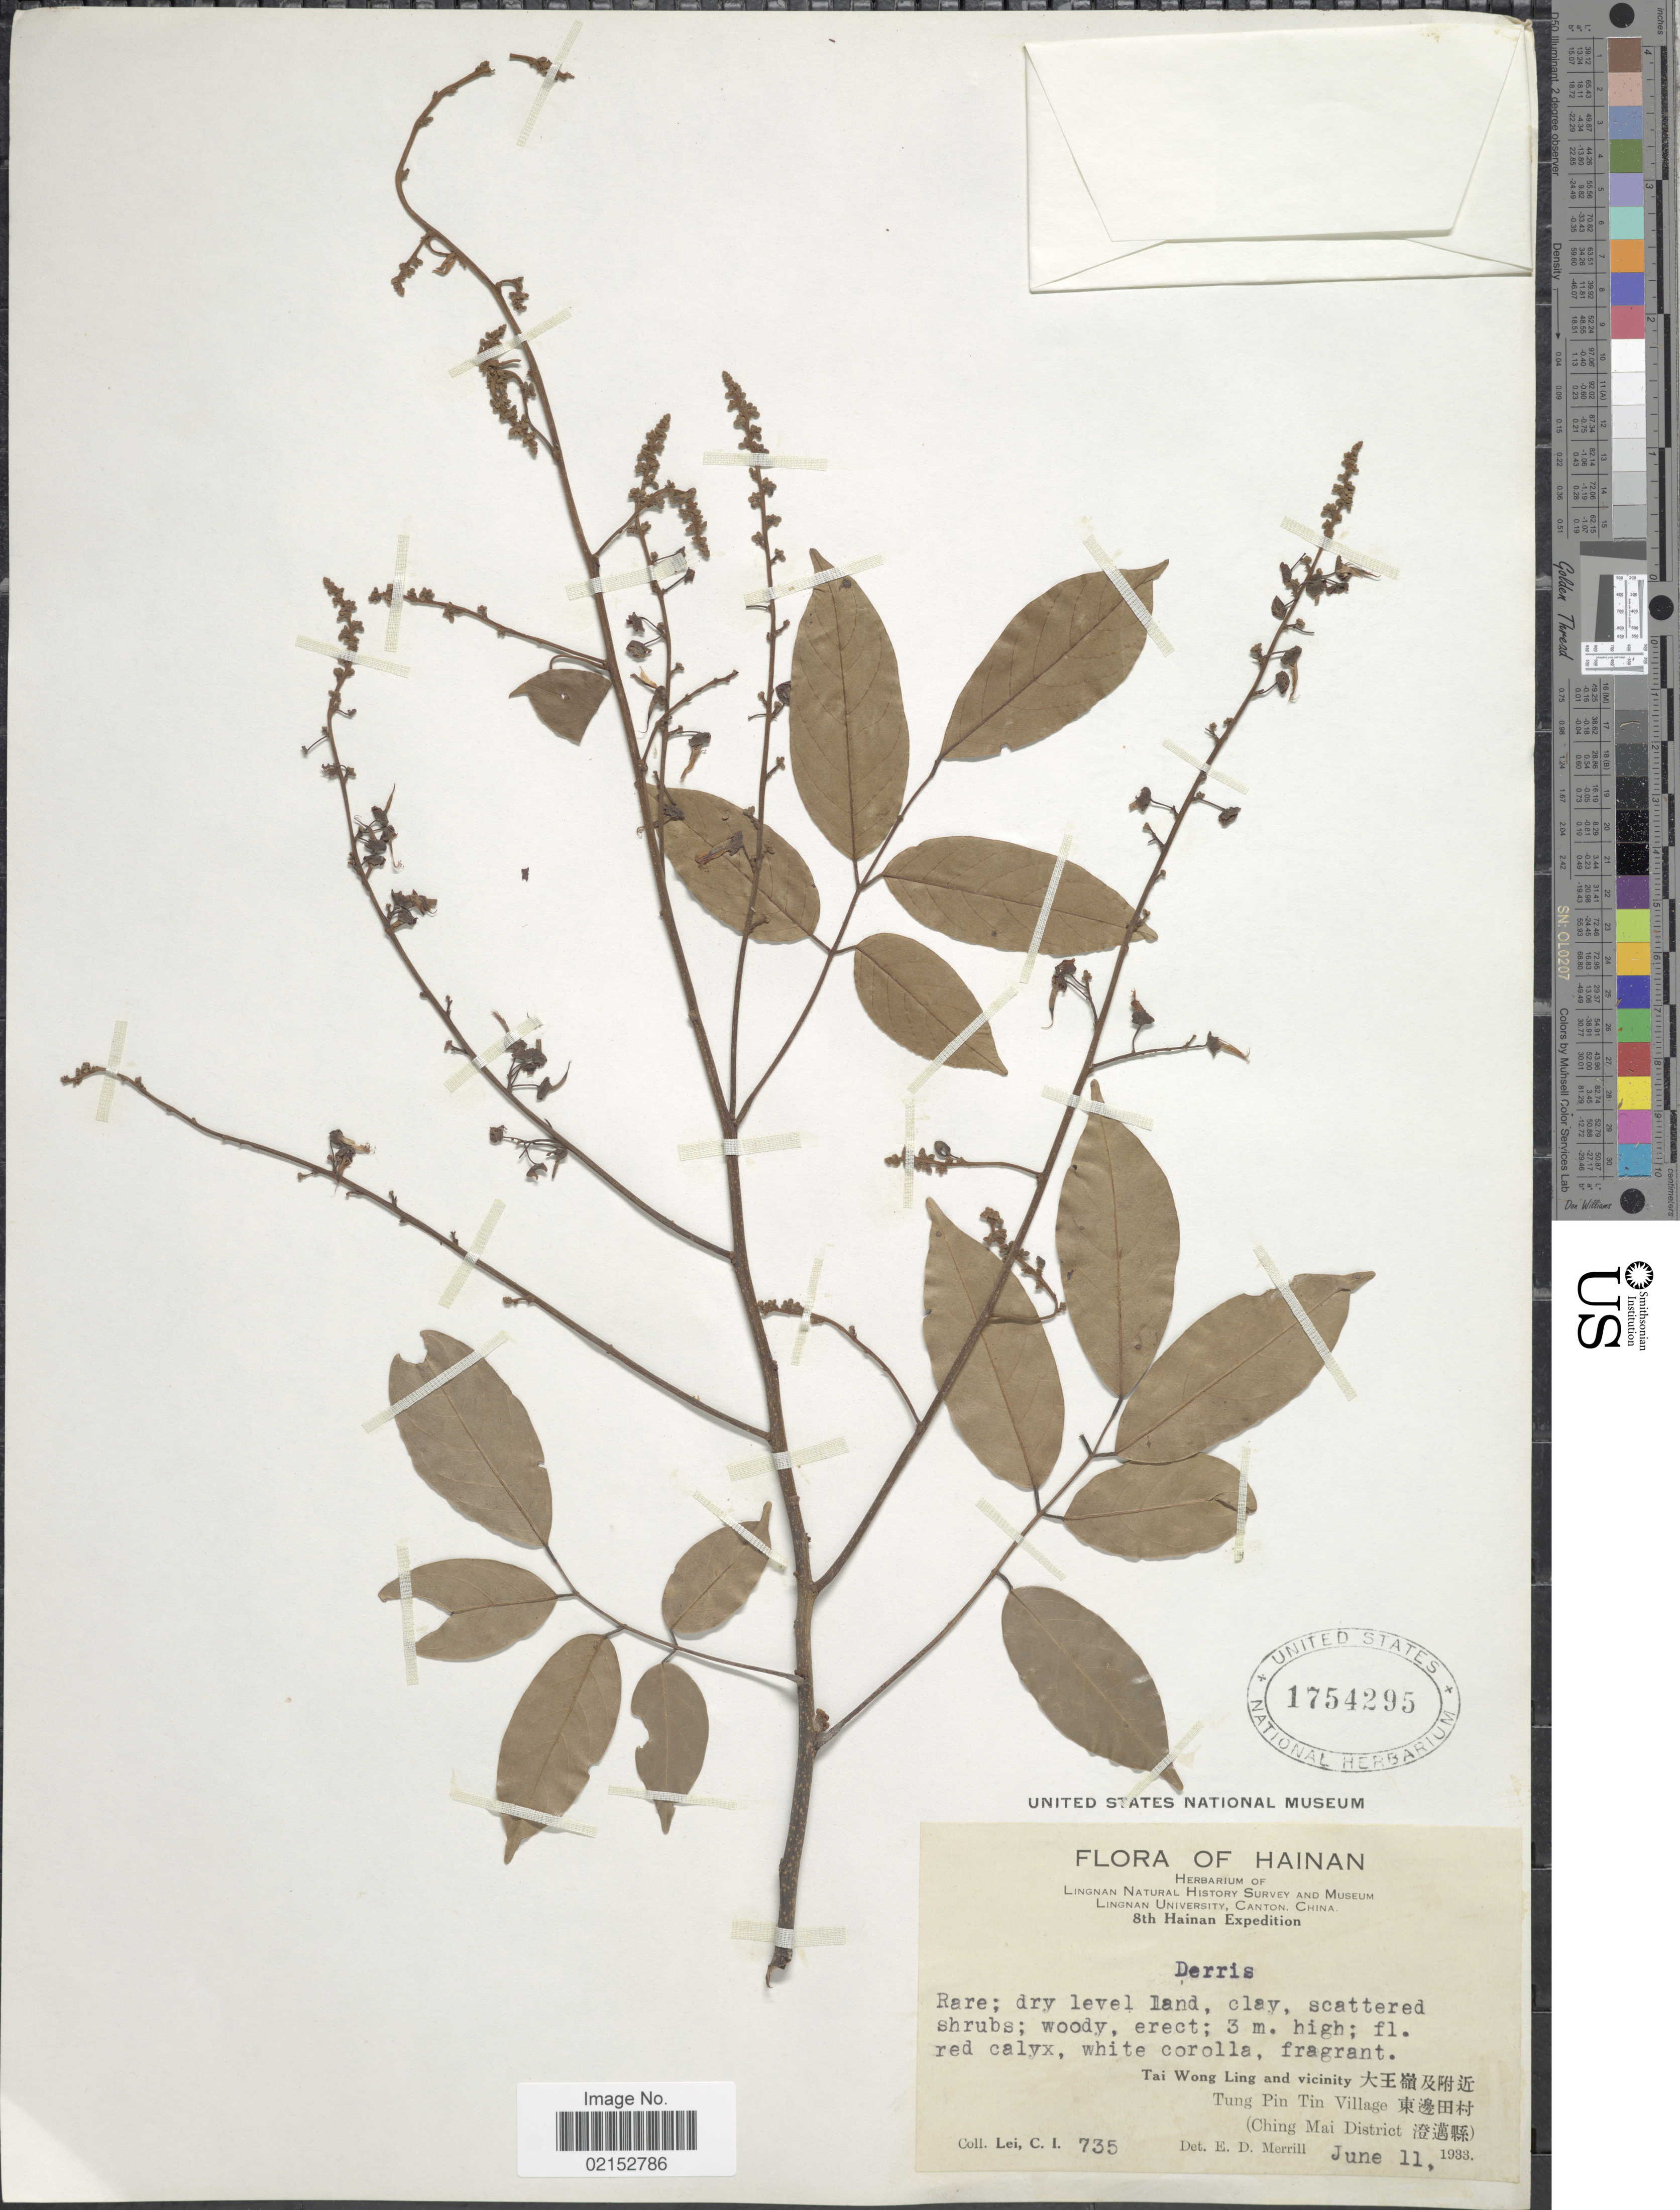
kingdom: Plantae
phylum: Tracheophyta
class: Magnoliopsida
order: Fabales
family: Fabaceae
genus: Derris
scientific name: Derris sp.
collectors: C. I. Lei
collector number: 735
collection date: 1933-06-11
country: China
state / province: Hainan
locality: Tai Wong Ling and Vicinity, Tung Pin Tin Village, Ching Mai District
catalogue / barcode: US 1754295